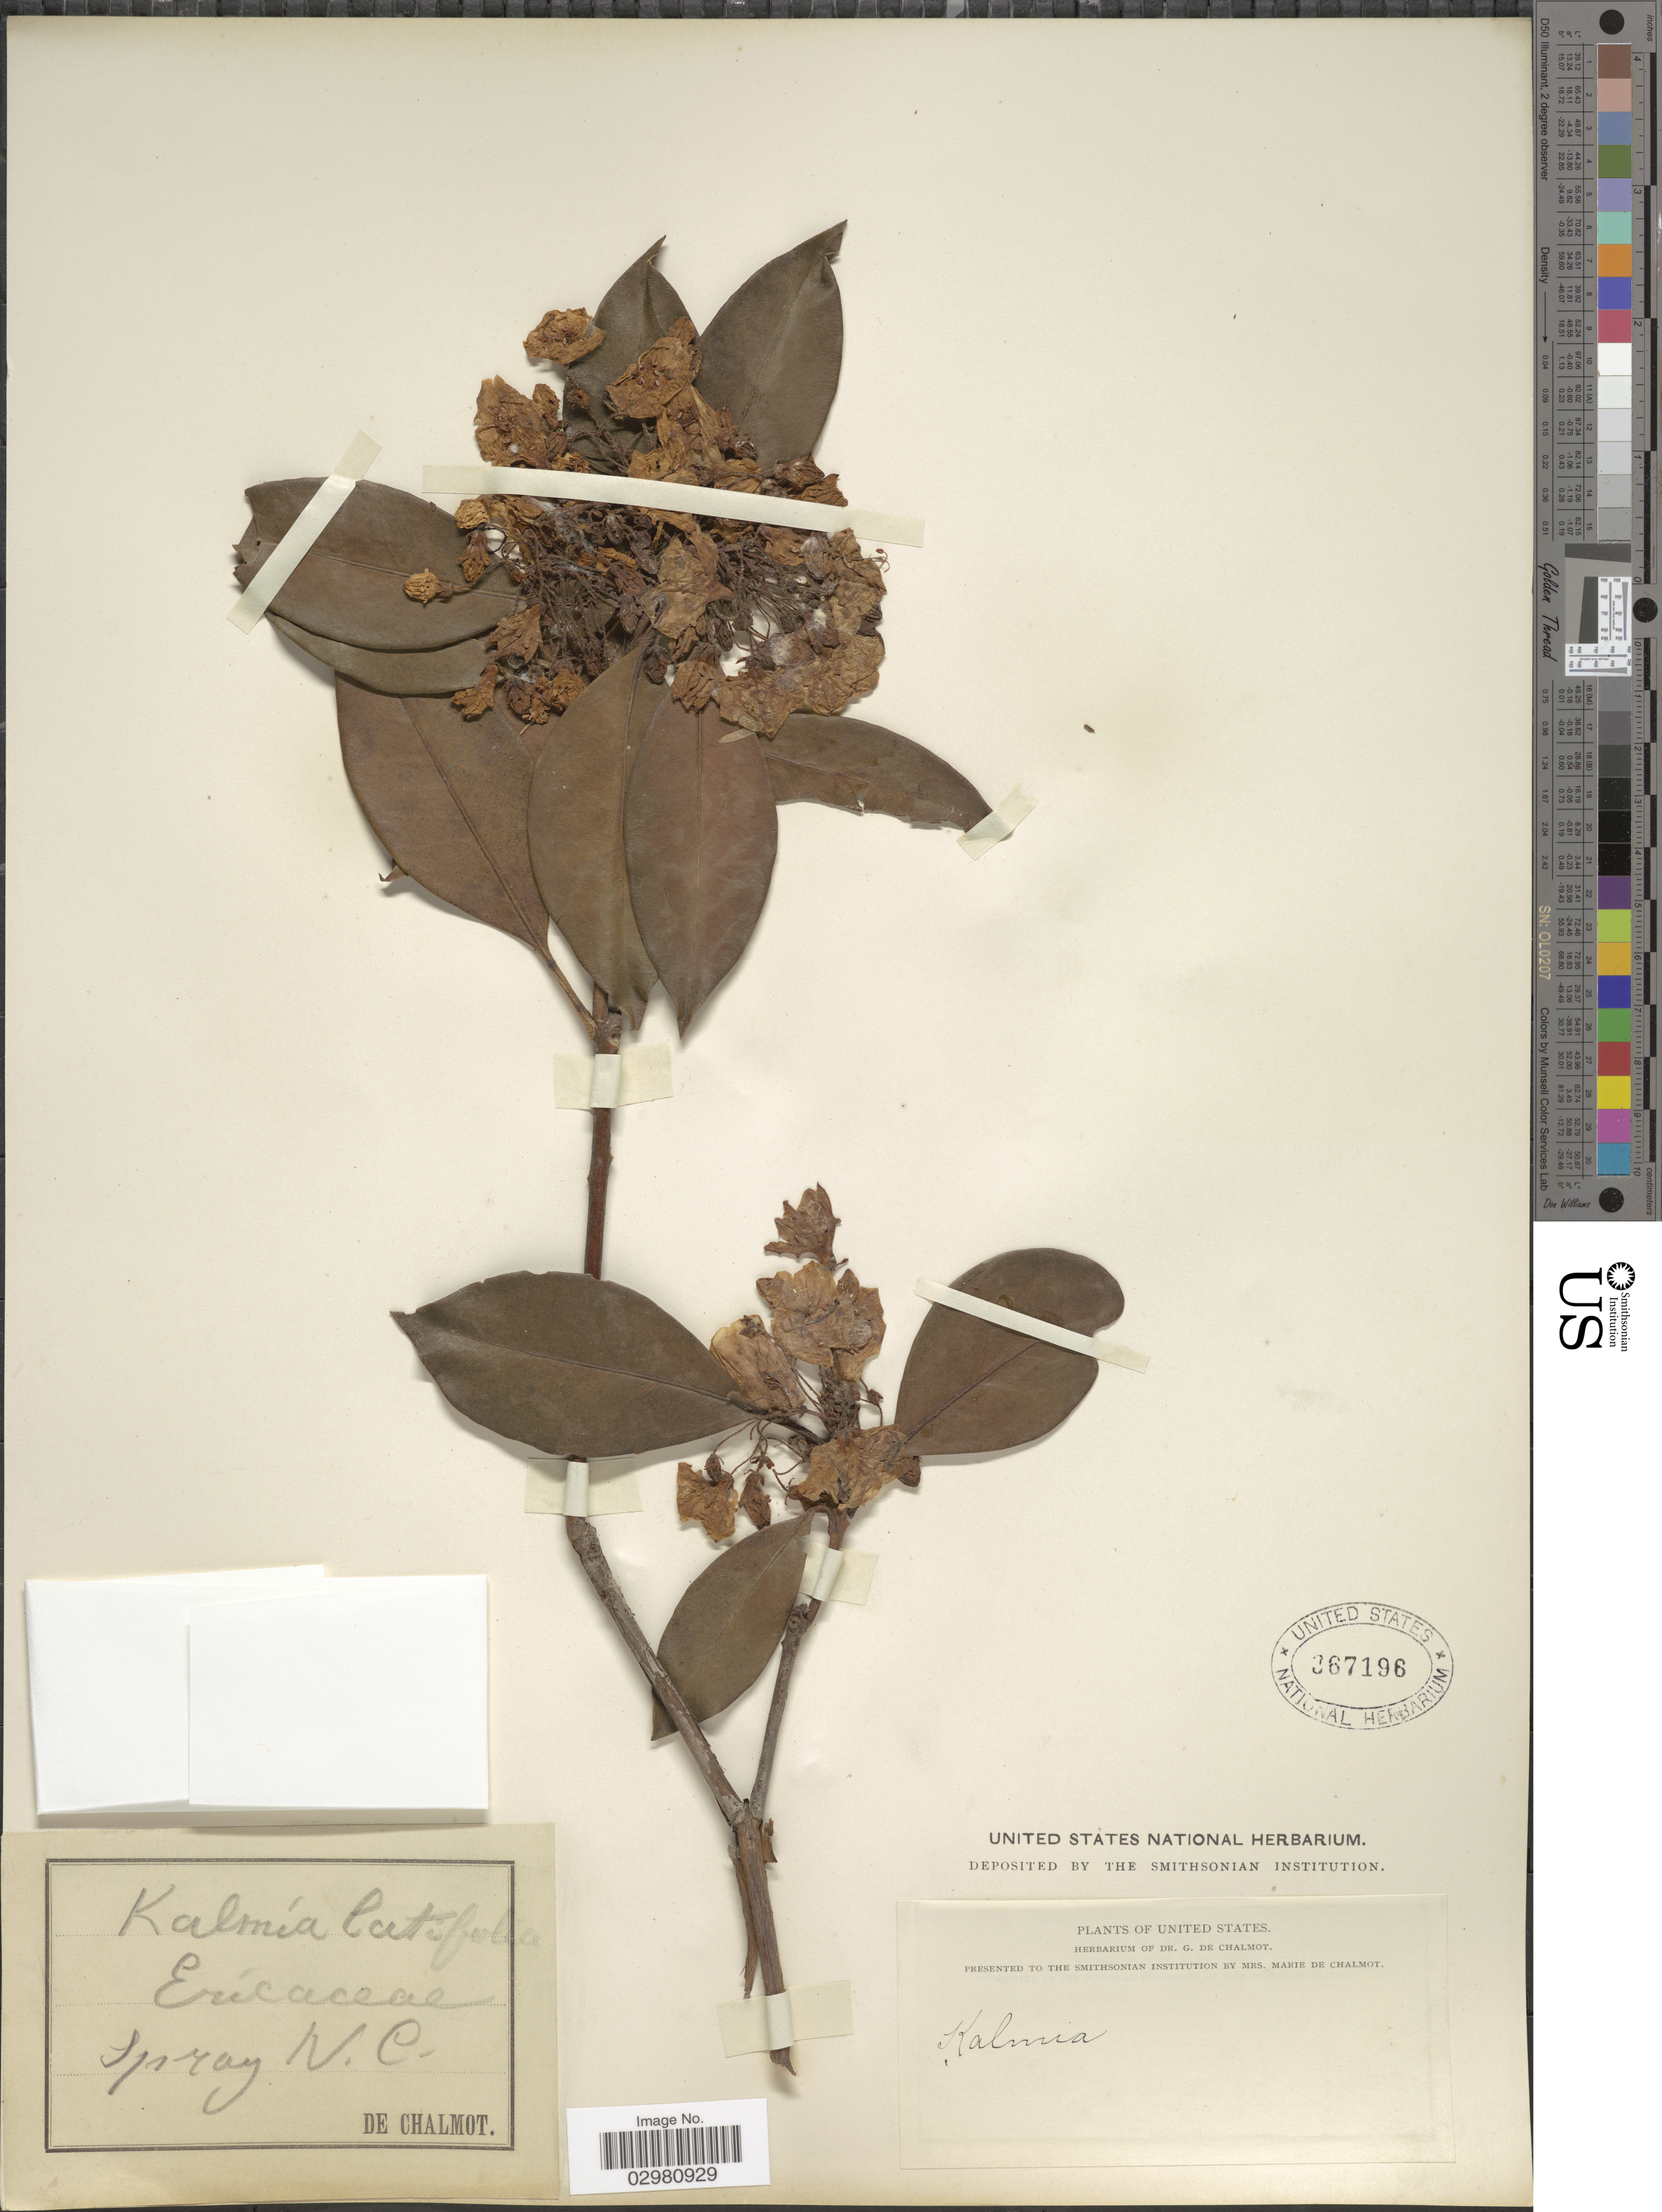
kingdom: Plantae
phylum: Tracheophyta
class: Magnoliopsida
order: Ericales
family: Ericaceae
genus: Kalmia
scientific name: Kalmia latifolia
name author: L.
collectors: G. de Chalmot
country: United States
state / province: North Carolina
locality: Spray N.C.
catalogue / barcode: US 367196